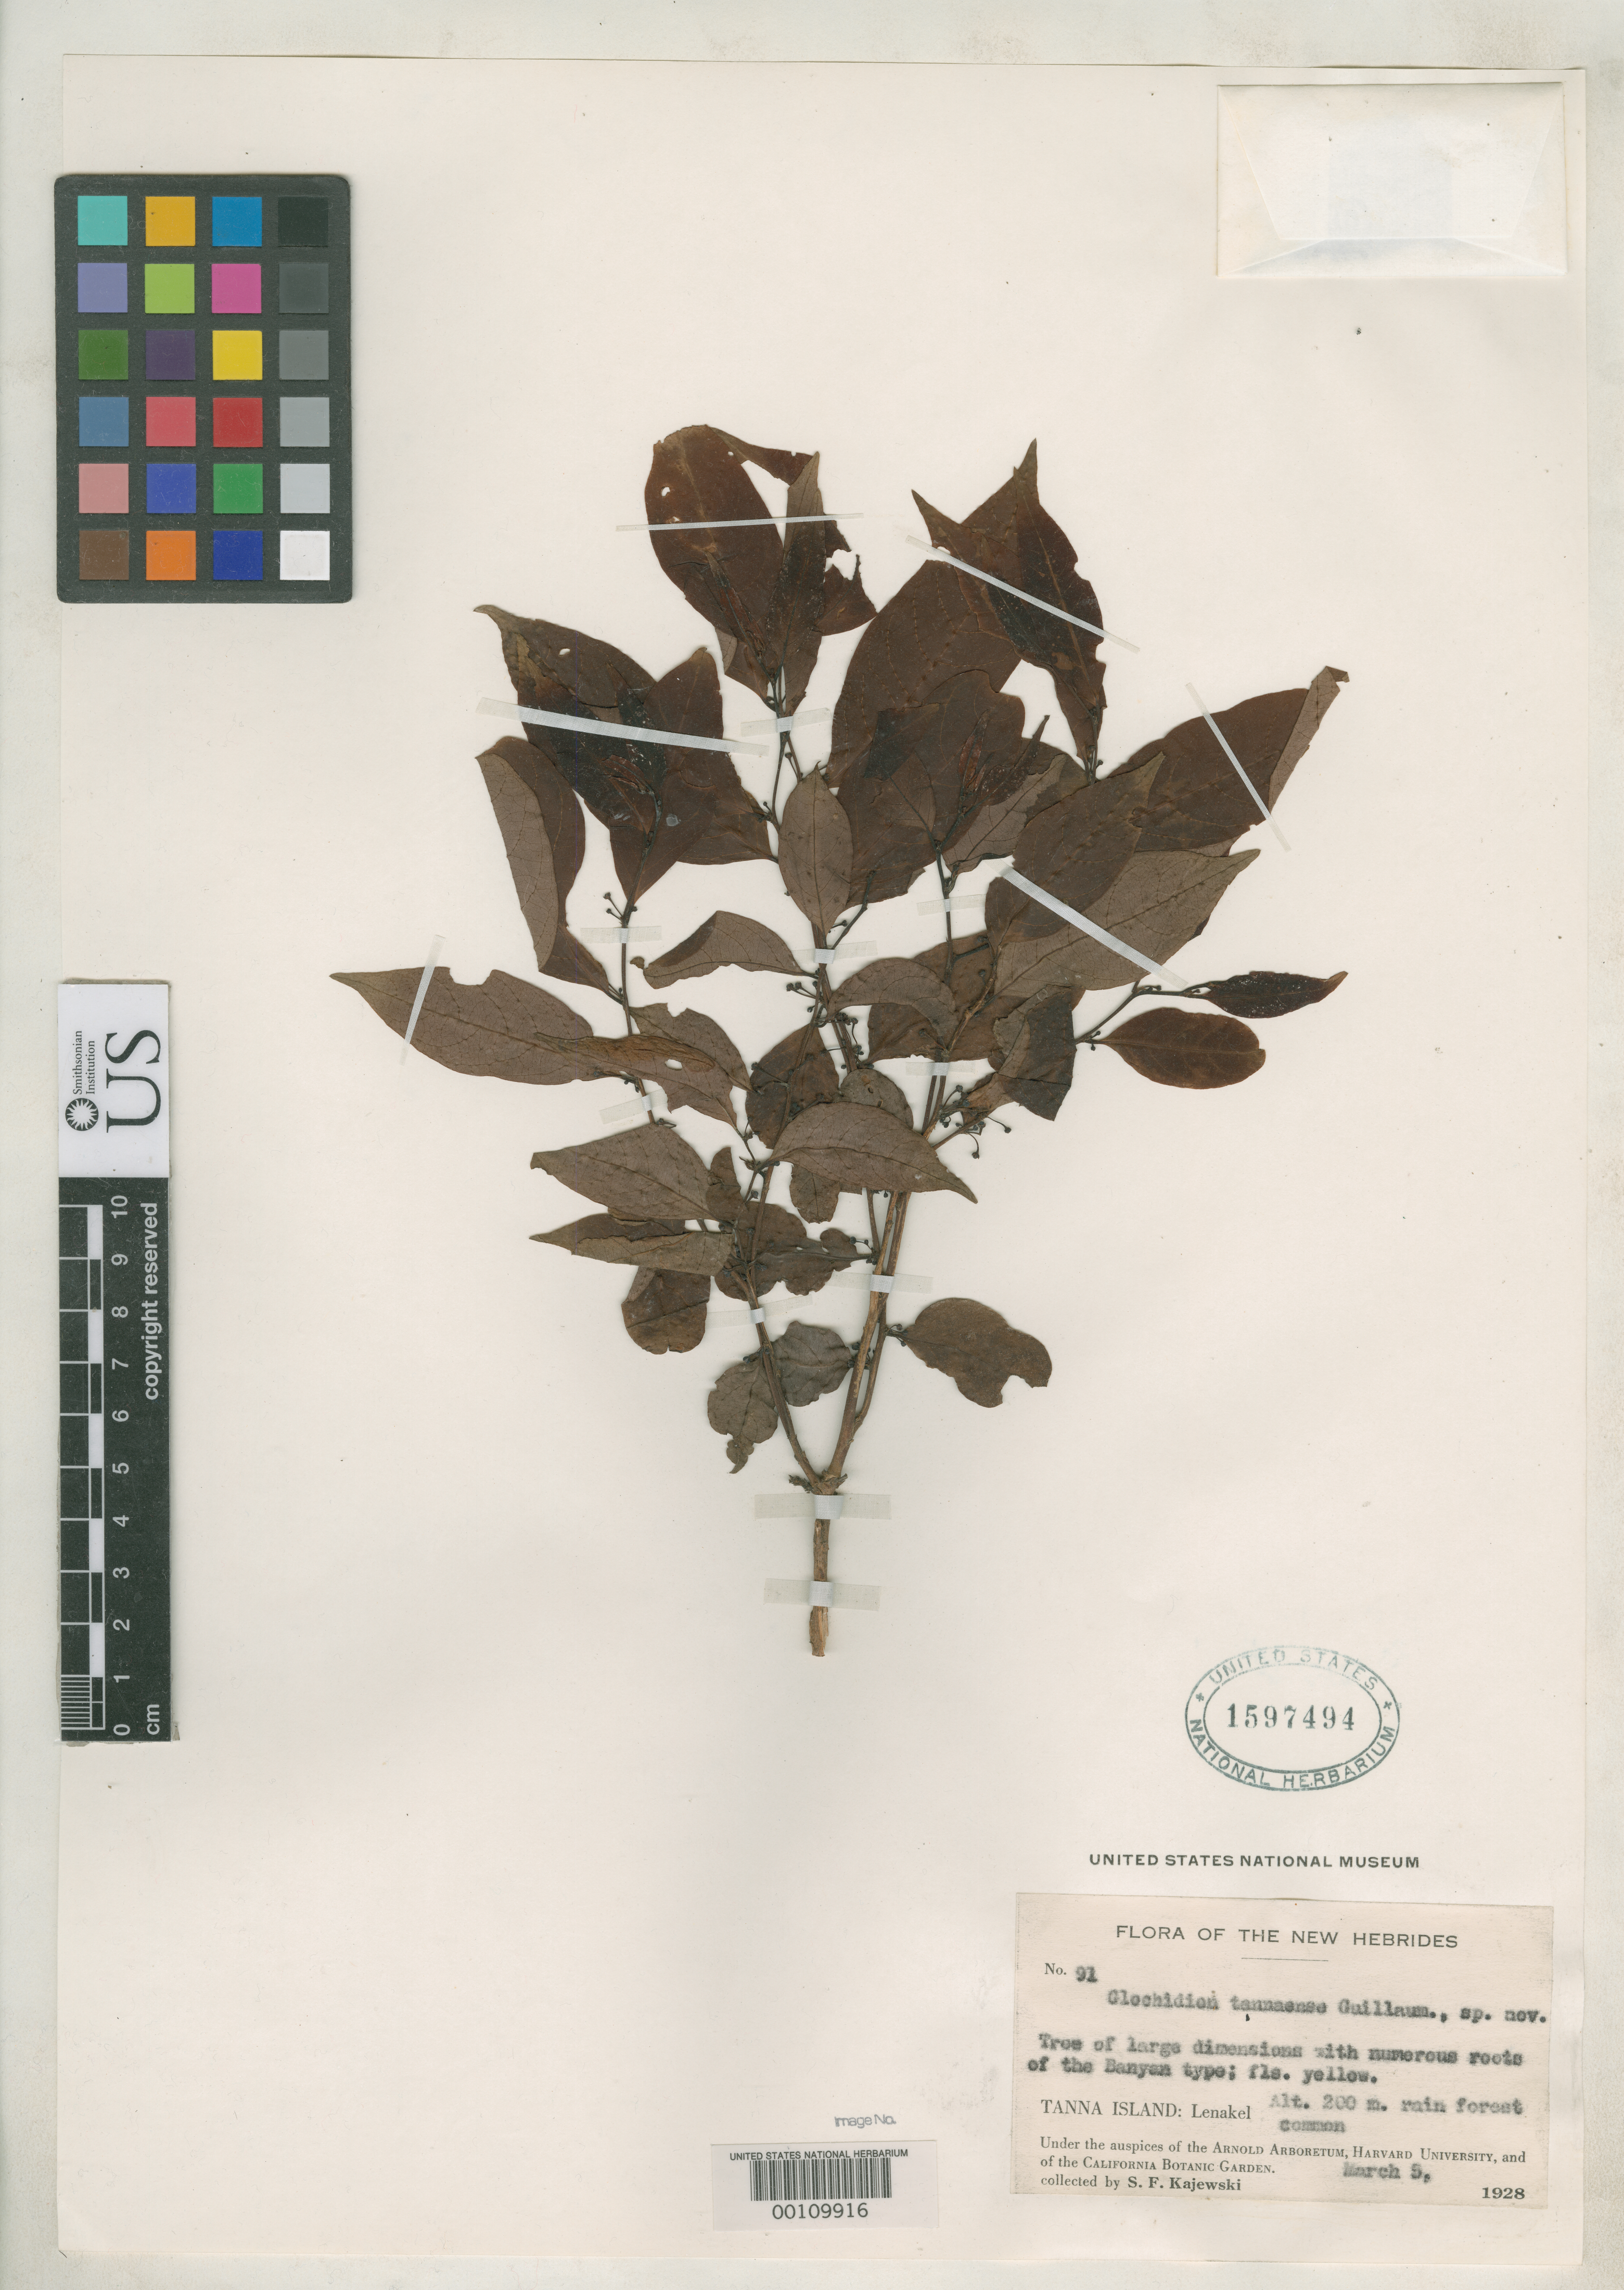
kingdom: Plantae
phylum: Tracheophyta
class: Magnoliopsida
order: Malpighiales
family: Phyllanthaceae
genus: Glochidion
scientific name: Glochidion tannaense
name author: Guillaumin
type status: Isotype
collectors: S. Kajewski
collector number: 91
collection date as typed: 05 Mar 1928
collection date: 1928-03-05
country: Vanuatu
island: Tanna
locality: Lenakel.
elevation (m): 200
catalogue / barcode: US 1597494